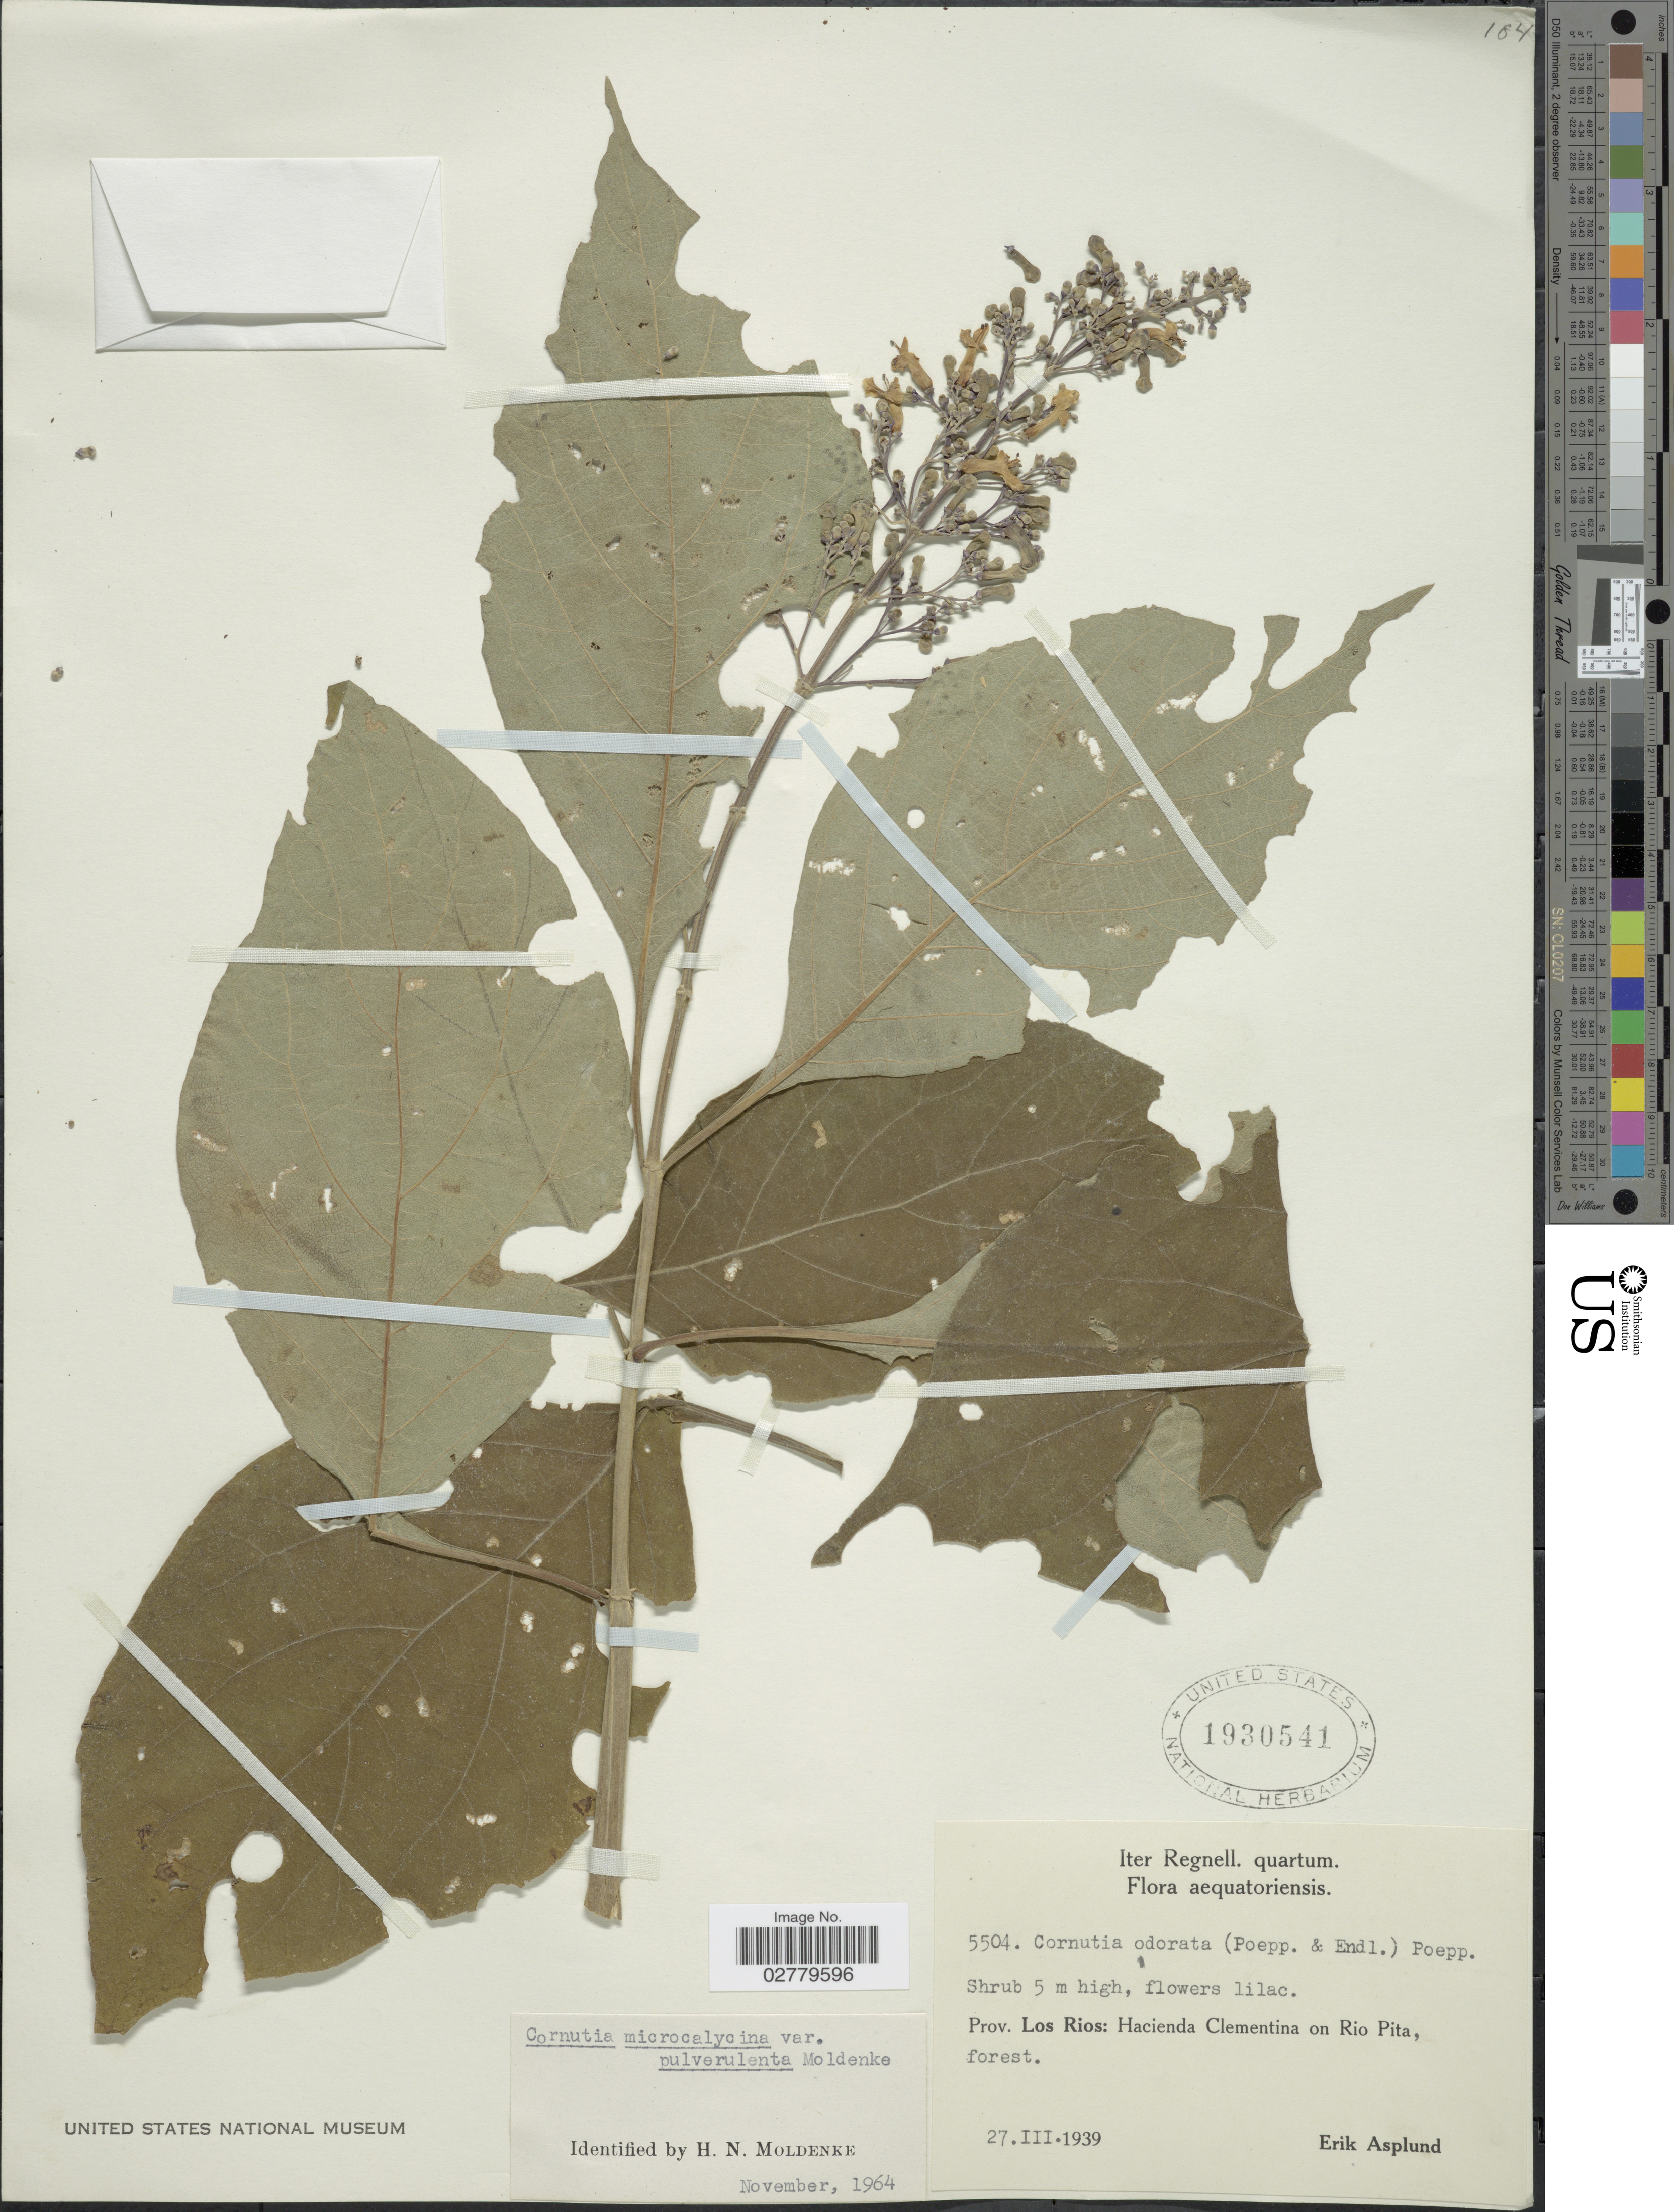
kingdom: Plantae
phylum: Tracheophyta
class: Magnoliopsida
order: Lamiales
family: Lamiaceae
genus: Cornutia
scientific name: Cornutia microcalycina var. pulverulenta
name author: Moldenke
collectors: E. Asplund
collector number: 5504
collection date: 1939-03-27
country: Ecuador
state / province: Los Ríos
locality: Hacienda Clementina on Rio Pita, forest.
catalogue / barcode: US 1930541